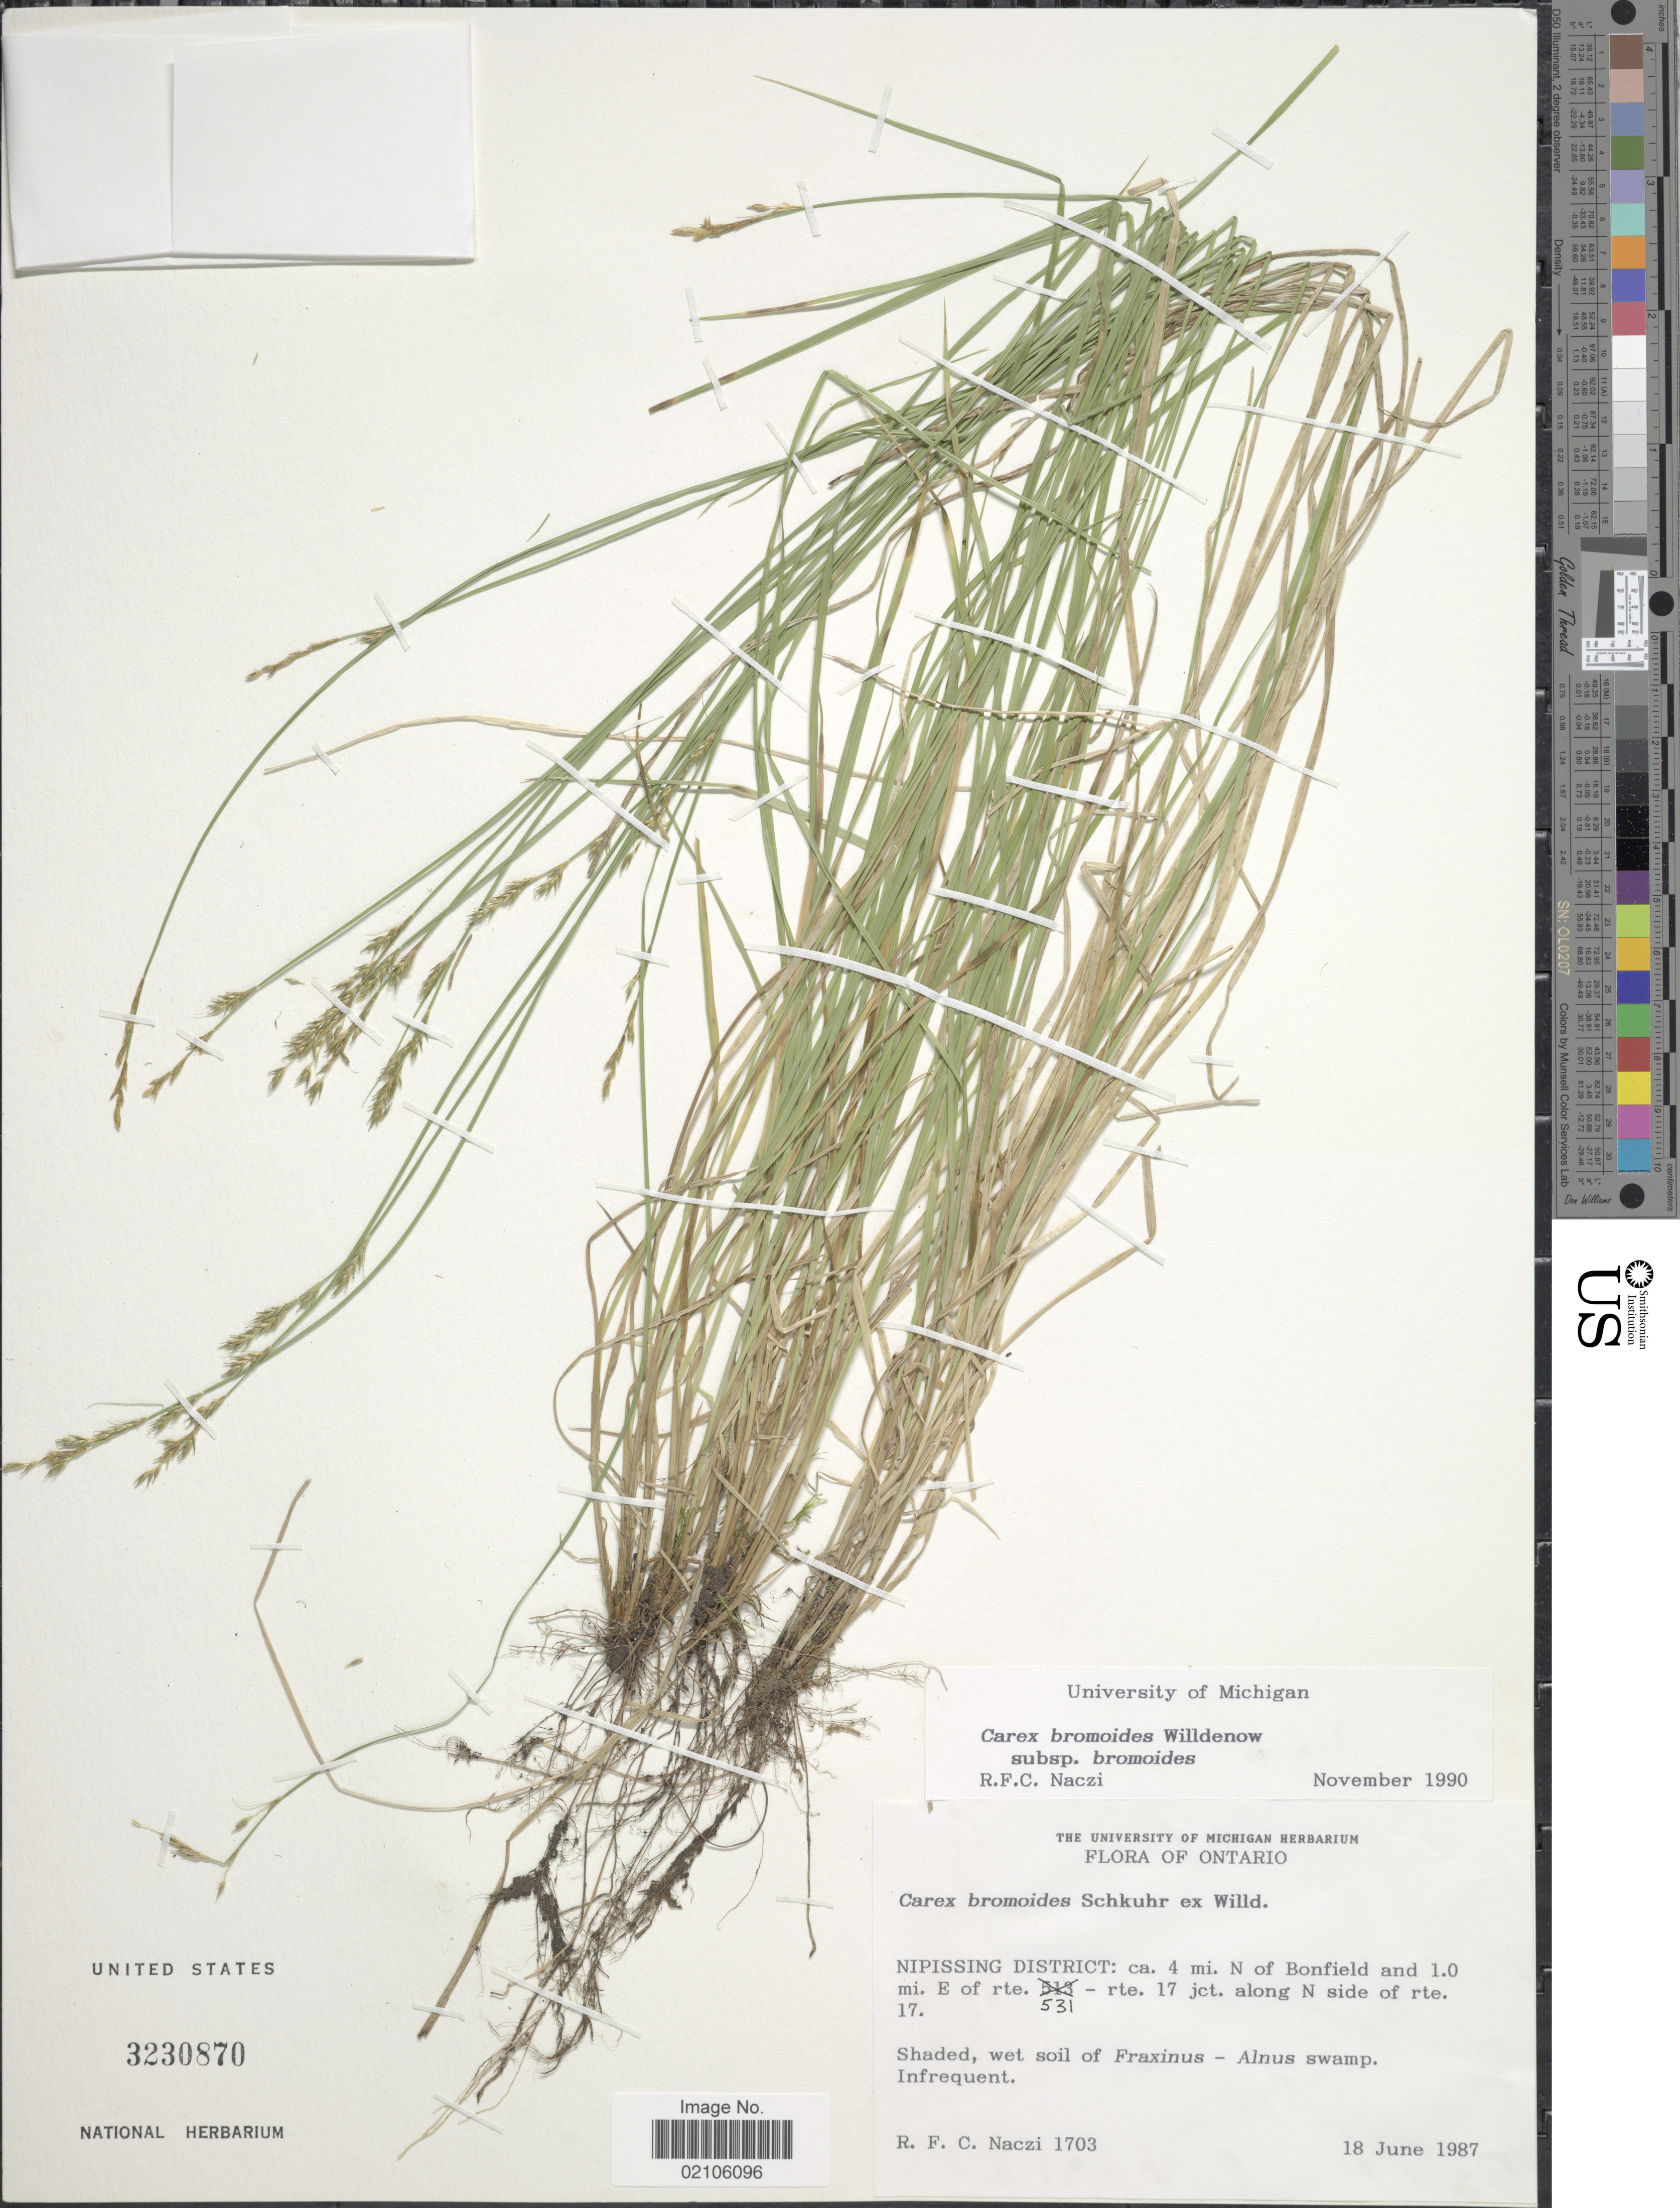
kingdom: Plantae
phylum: Tracheophyta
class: Liliopsida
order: Poales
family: Cyperaceae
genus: Carex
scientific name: Carex bromoides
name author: Willd.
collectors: R. F. C. Naczi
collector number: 1703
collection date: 1987-06-18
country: Canada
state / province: Ontario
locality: Nipissing District: ca. 4 mi N of Bonfield and 1.0 mi E of rte 531 - rte. 17 jct along N side of rte 17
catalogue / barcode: US 3230870